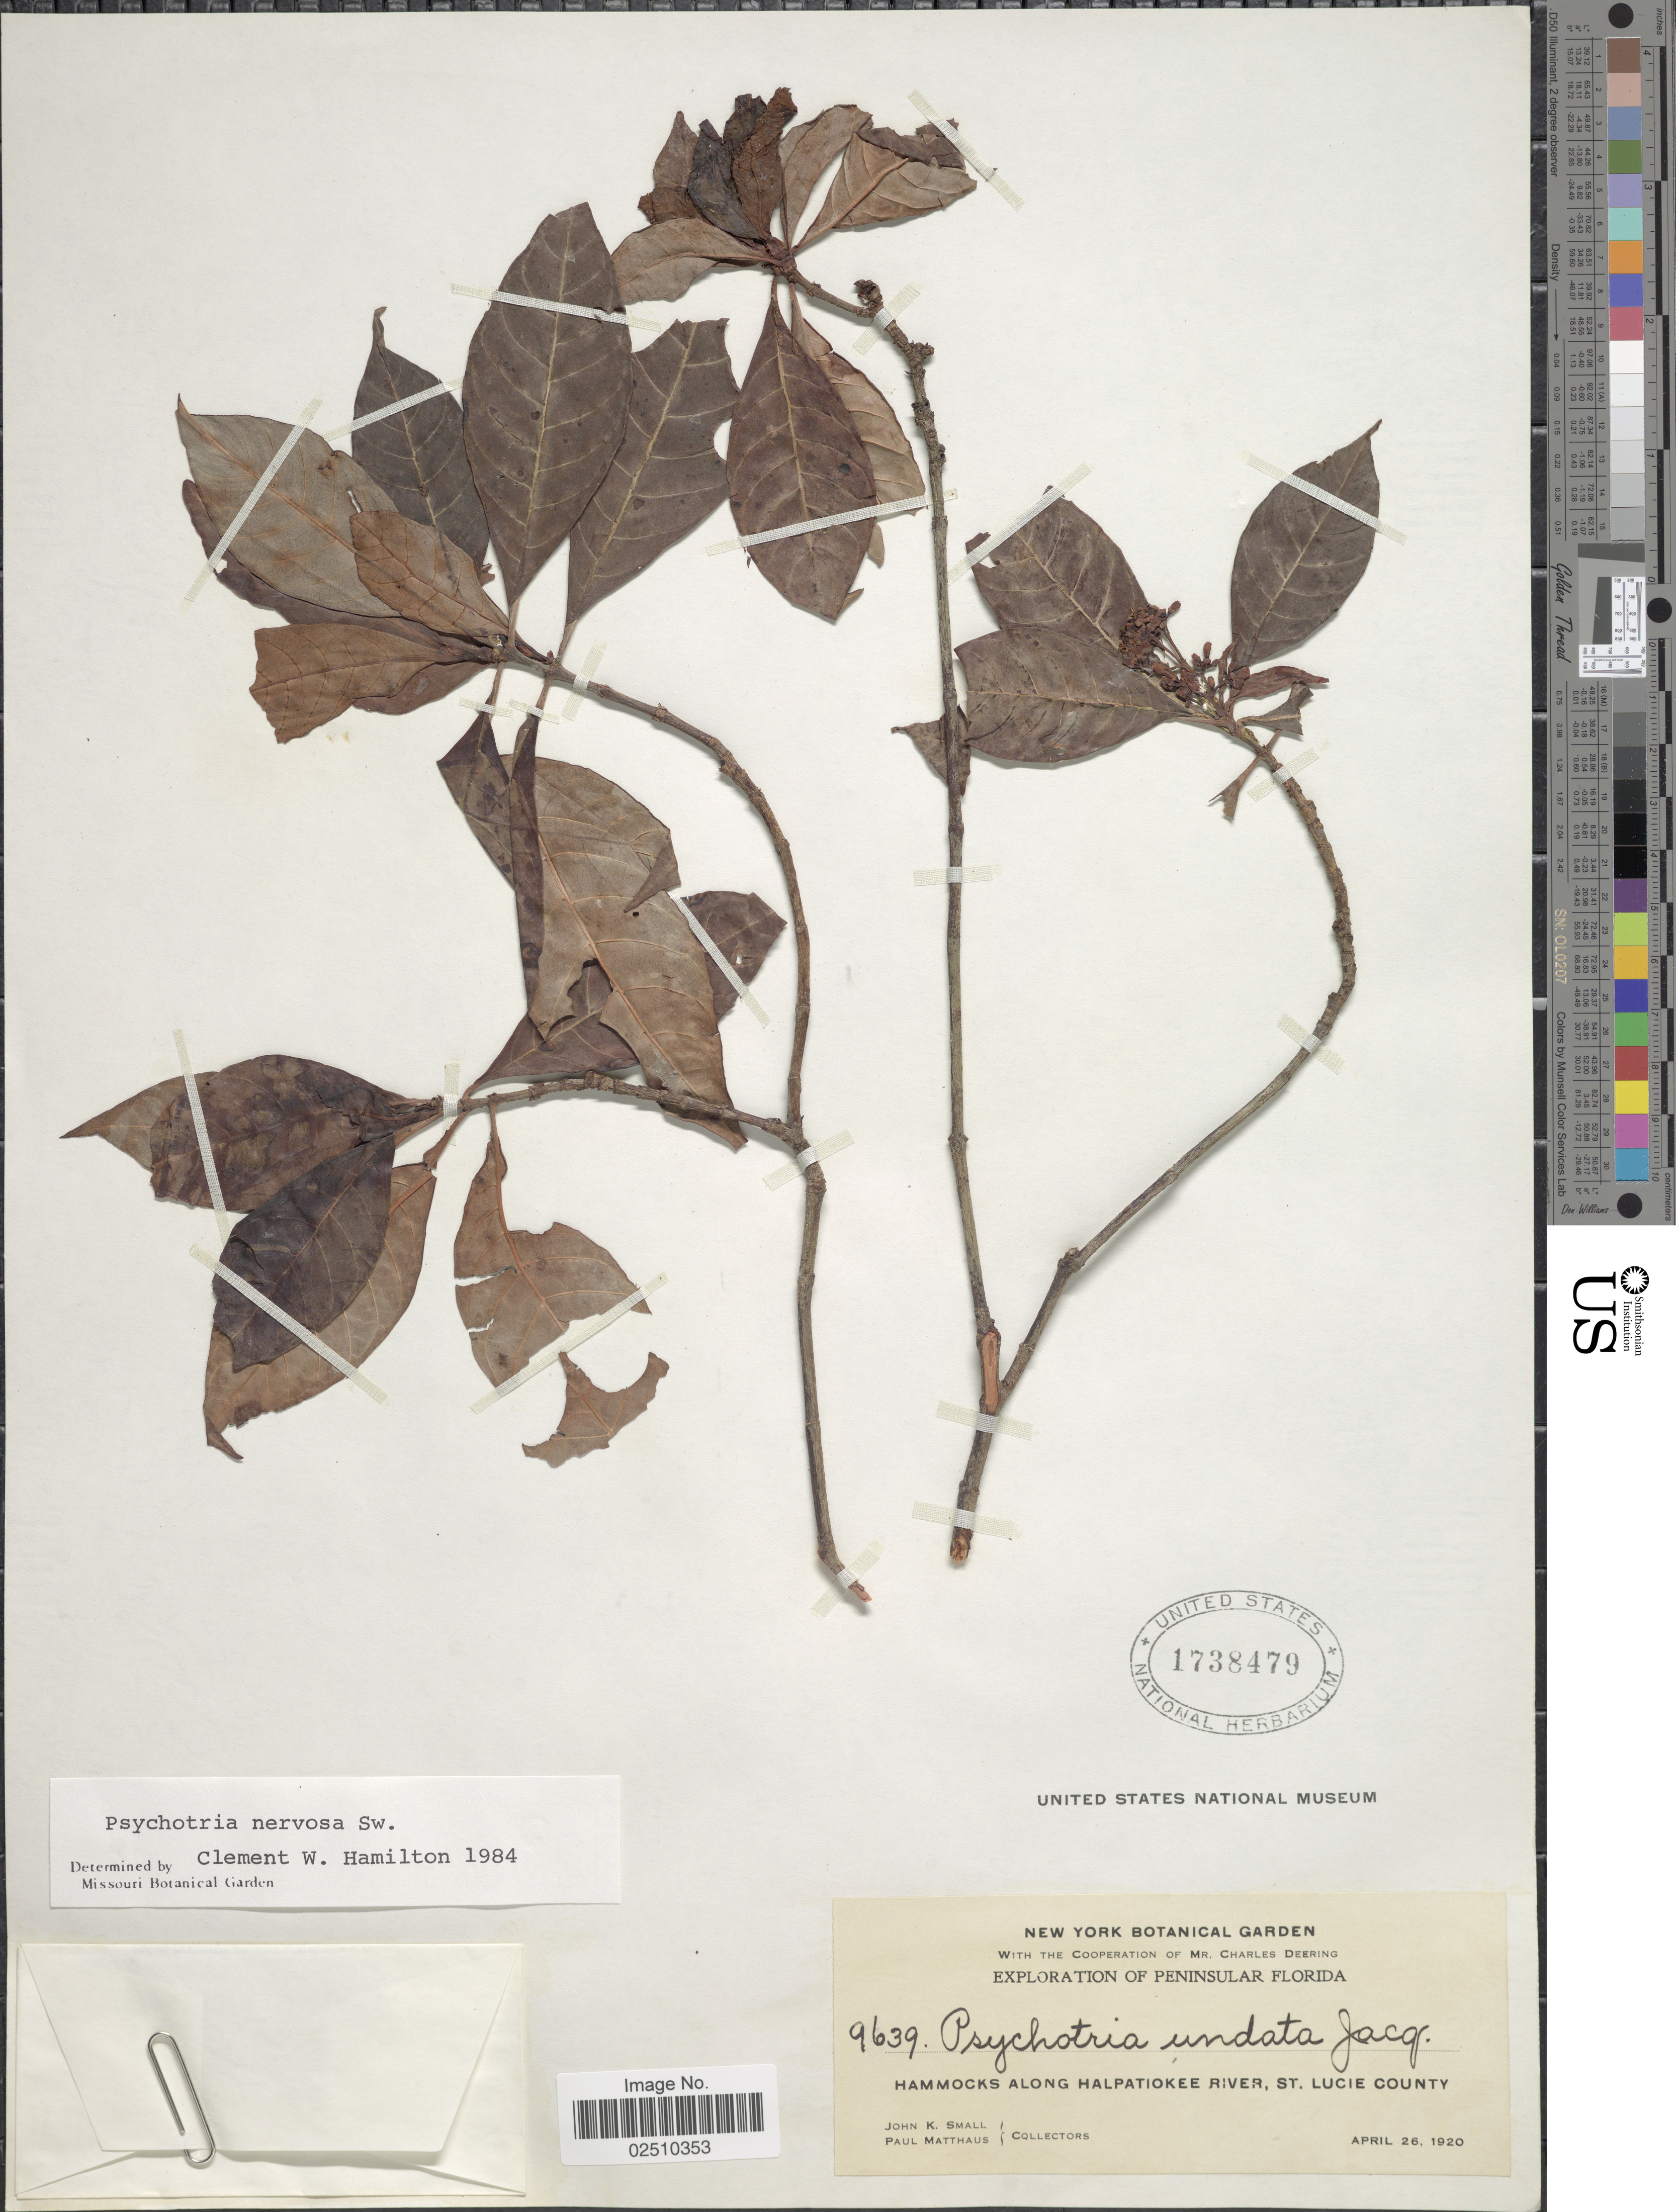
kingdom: Plantae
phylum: Tracheophyta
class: Magnoliopsida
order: Gentianales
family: Rubiaceae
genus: Psychotria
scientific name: Psychotria nervosa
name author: Sw.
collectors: J. K. Small & P. Matthaus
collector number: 9639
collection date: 1920-04-26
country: United States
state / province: Florida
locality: Peninsular Florida, Hammocks along Halpatiokee River, St. Lucie County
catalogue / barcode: US 1738479